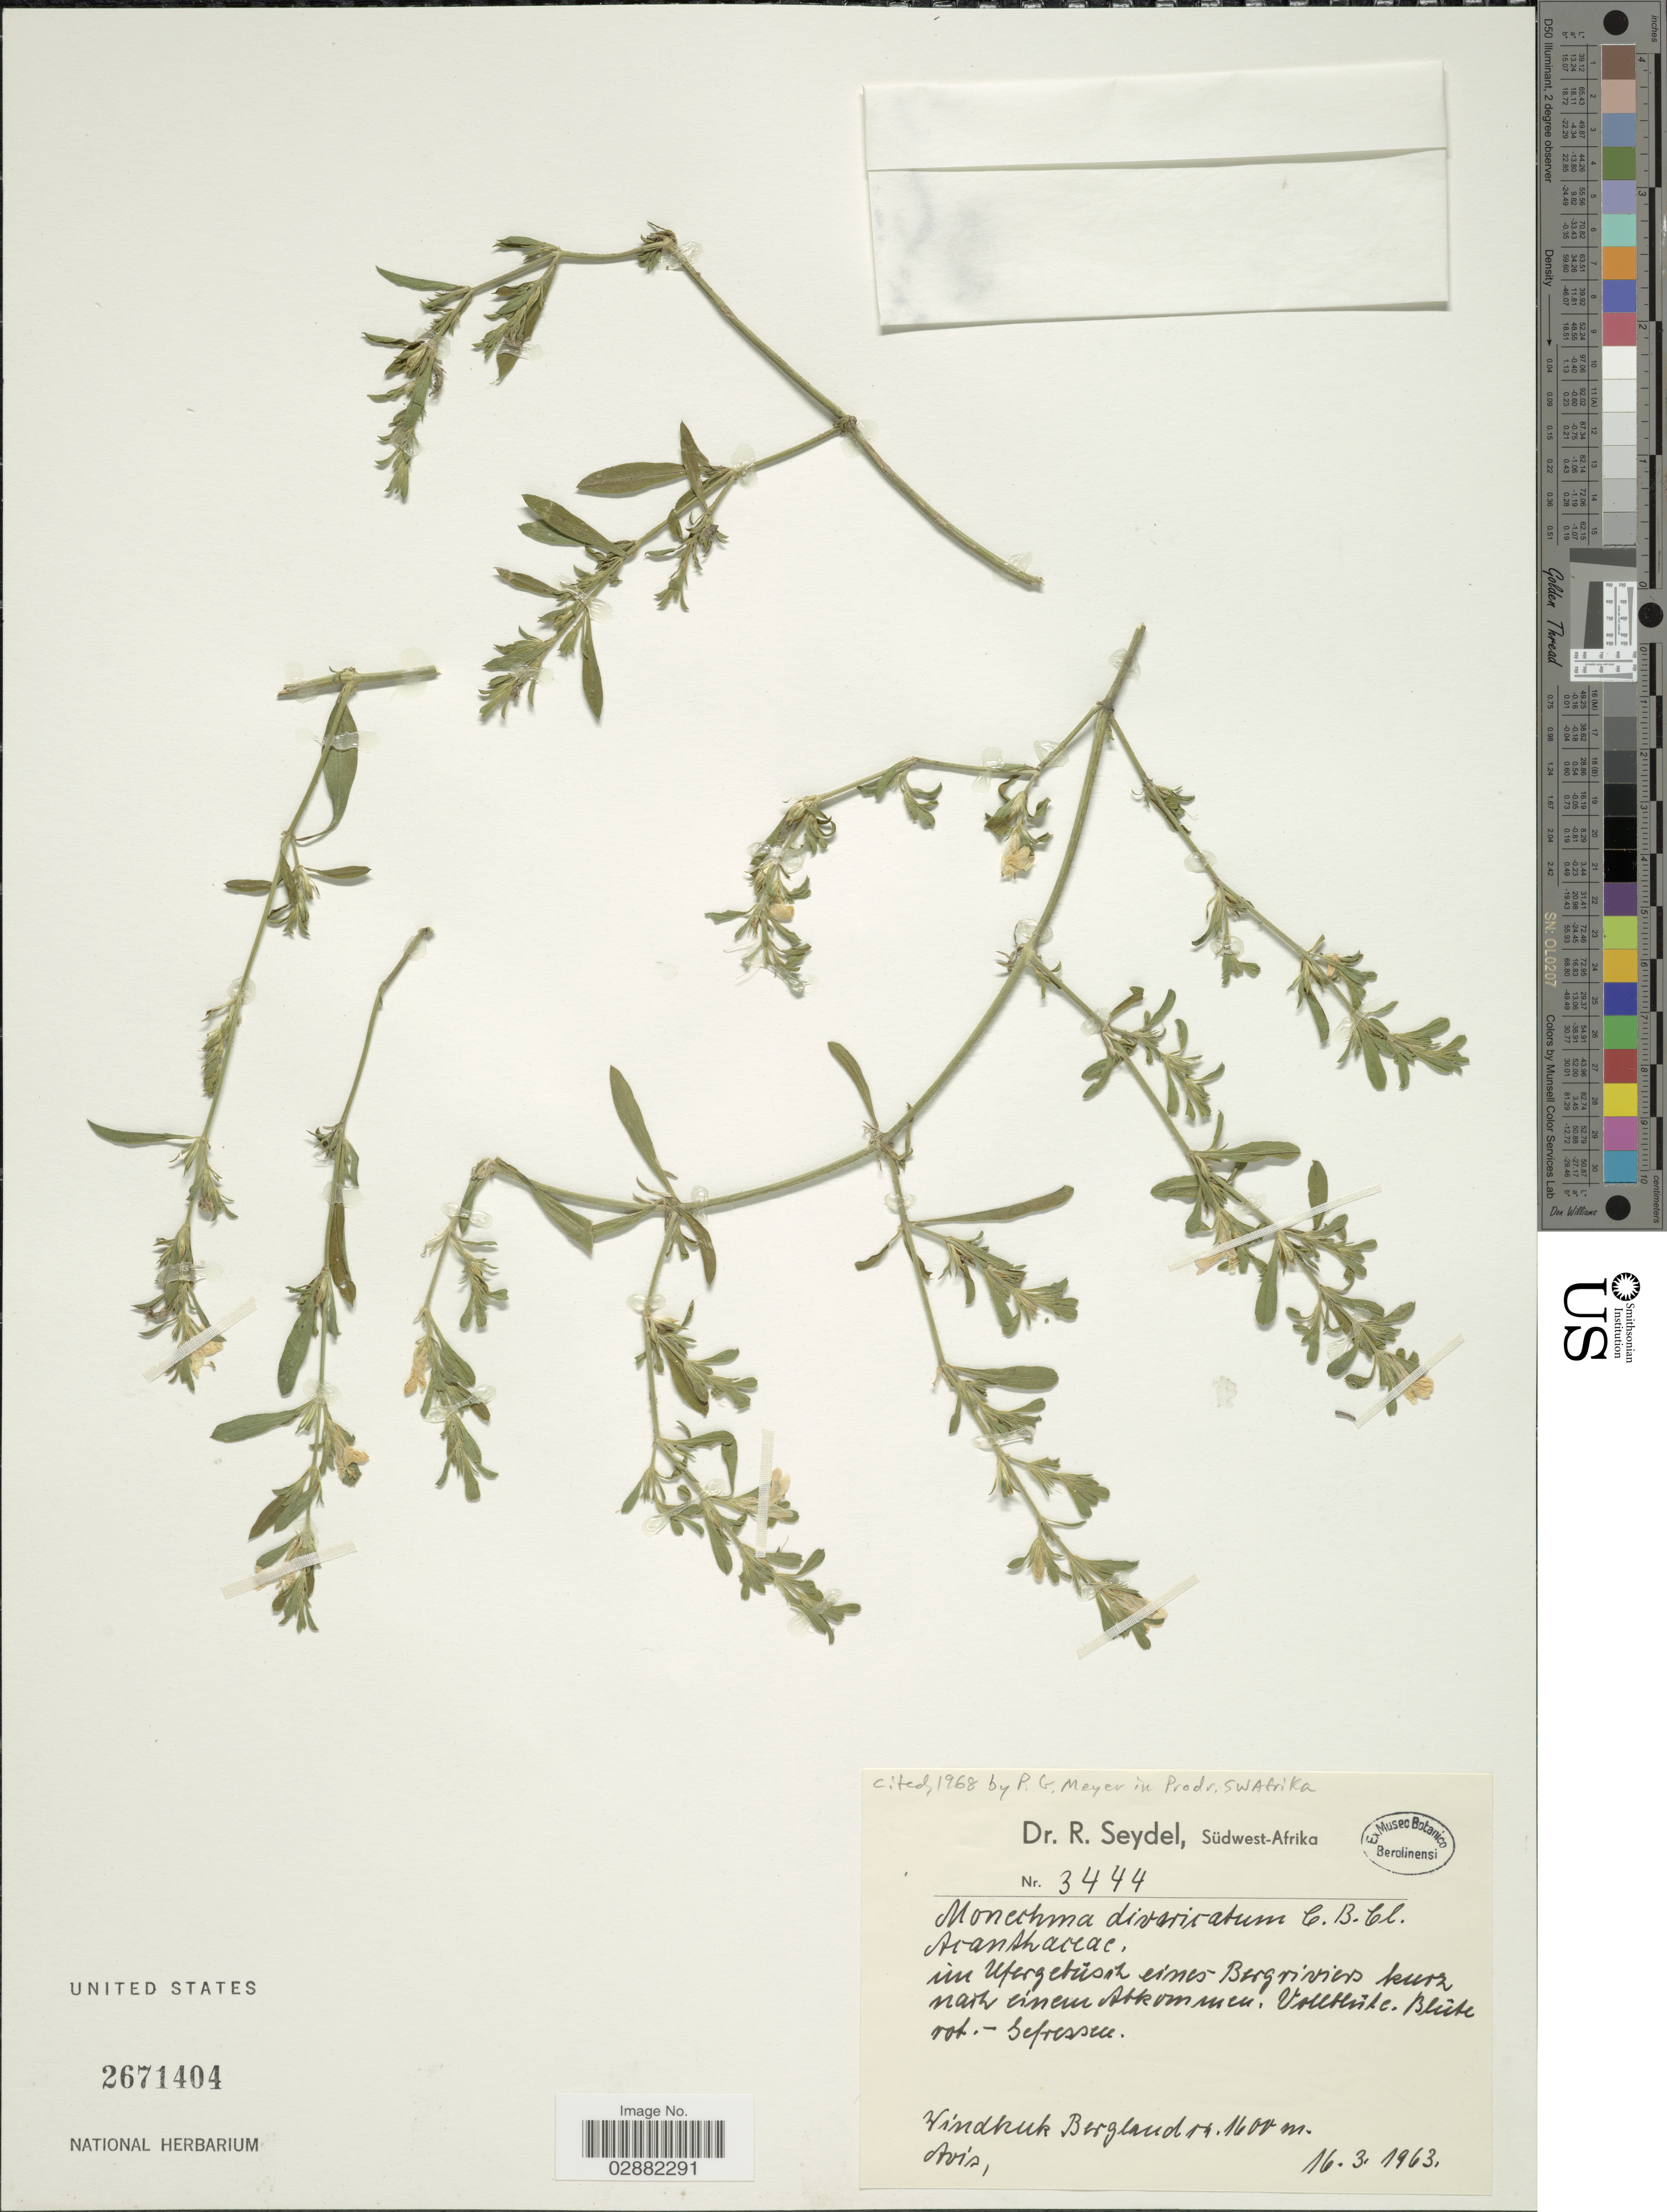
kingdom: Plantae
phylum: Tracheophyta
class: Magnoliopsida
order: Lamiales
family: Acanthaceae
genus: Justicia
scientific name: Justicia divaricata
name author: Willd. ex Nees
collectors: R. Seydel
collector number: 3444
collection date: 1963-03-16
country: Namibia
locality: Südwest-Afrika. Windhuk Bergland. Avis.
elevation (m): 1600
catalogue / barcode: US 2671404